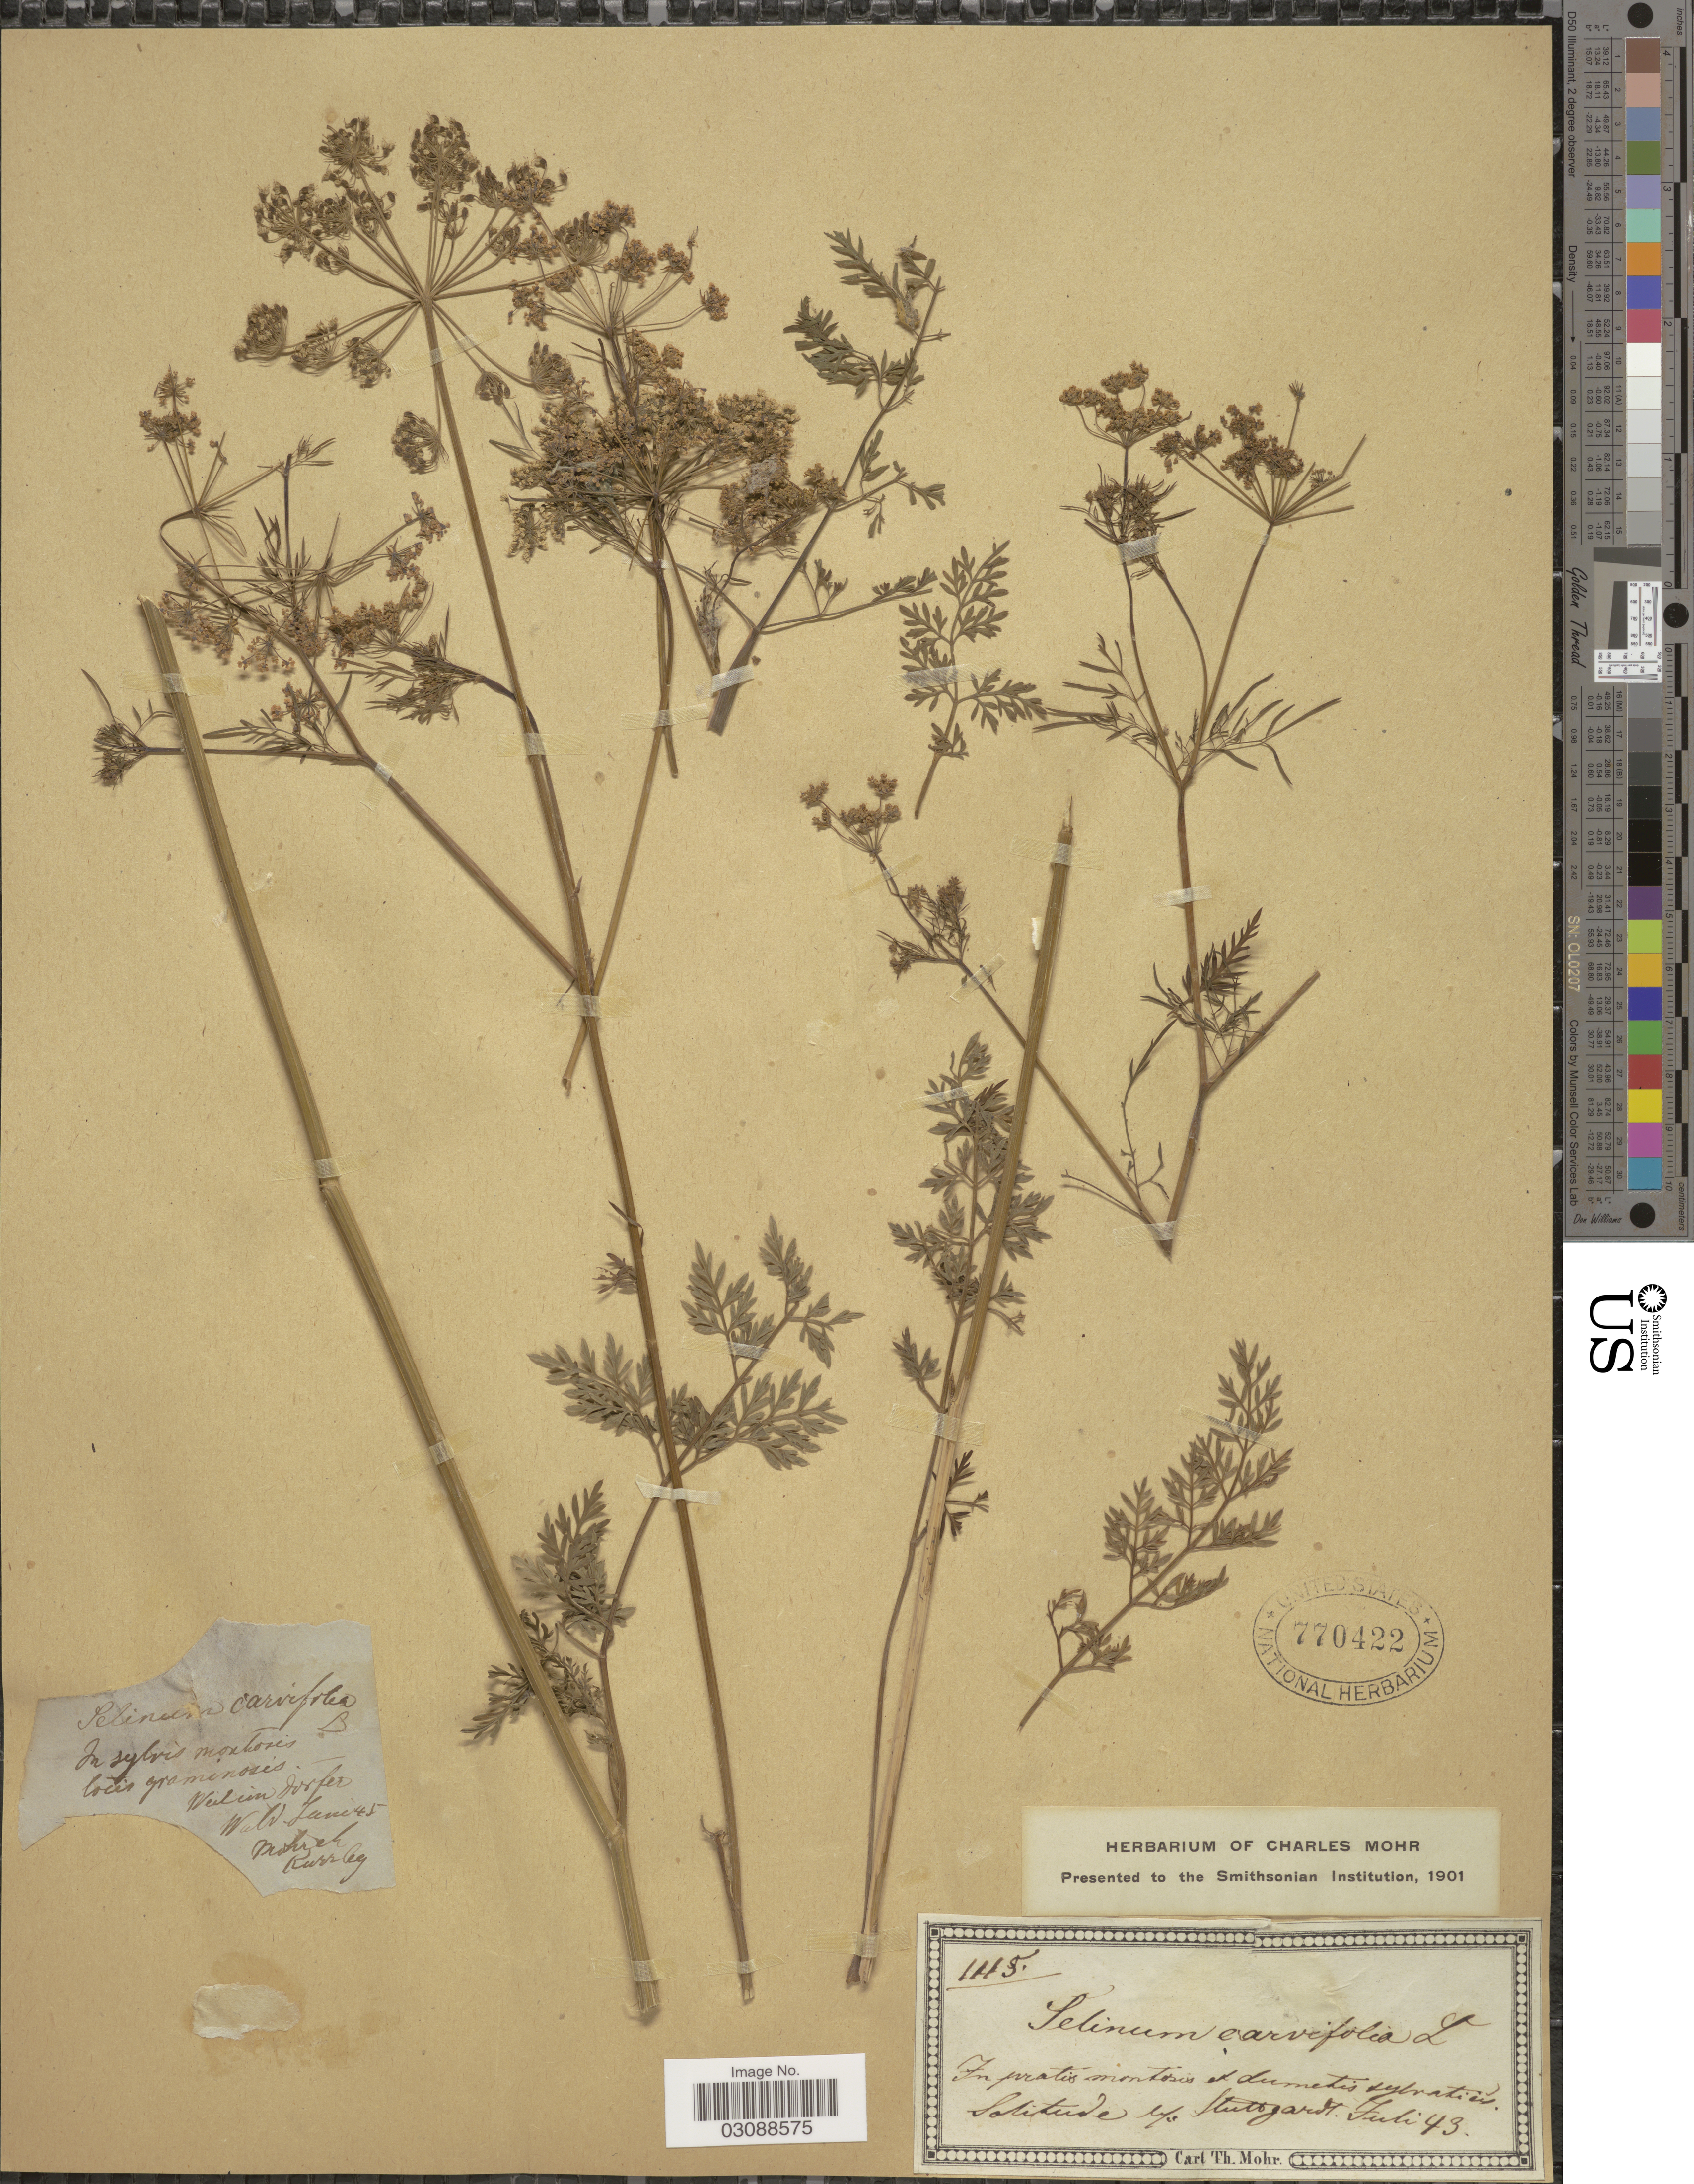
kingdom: Plantae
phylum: Tracheophyta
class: Magnoliopsida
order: Apiales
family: Apiaceae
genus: Selinum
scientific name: Selinum carvifolia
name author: (L.) L.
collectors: C. T. Mohr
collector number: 1115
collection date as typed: Transcribed d/m/y: /7/43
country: Germany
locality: Stuttgardt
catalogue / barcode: US 770422